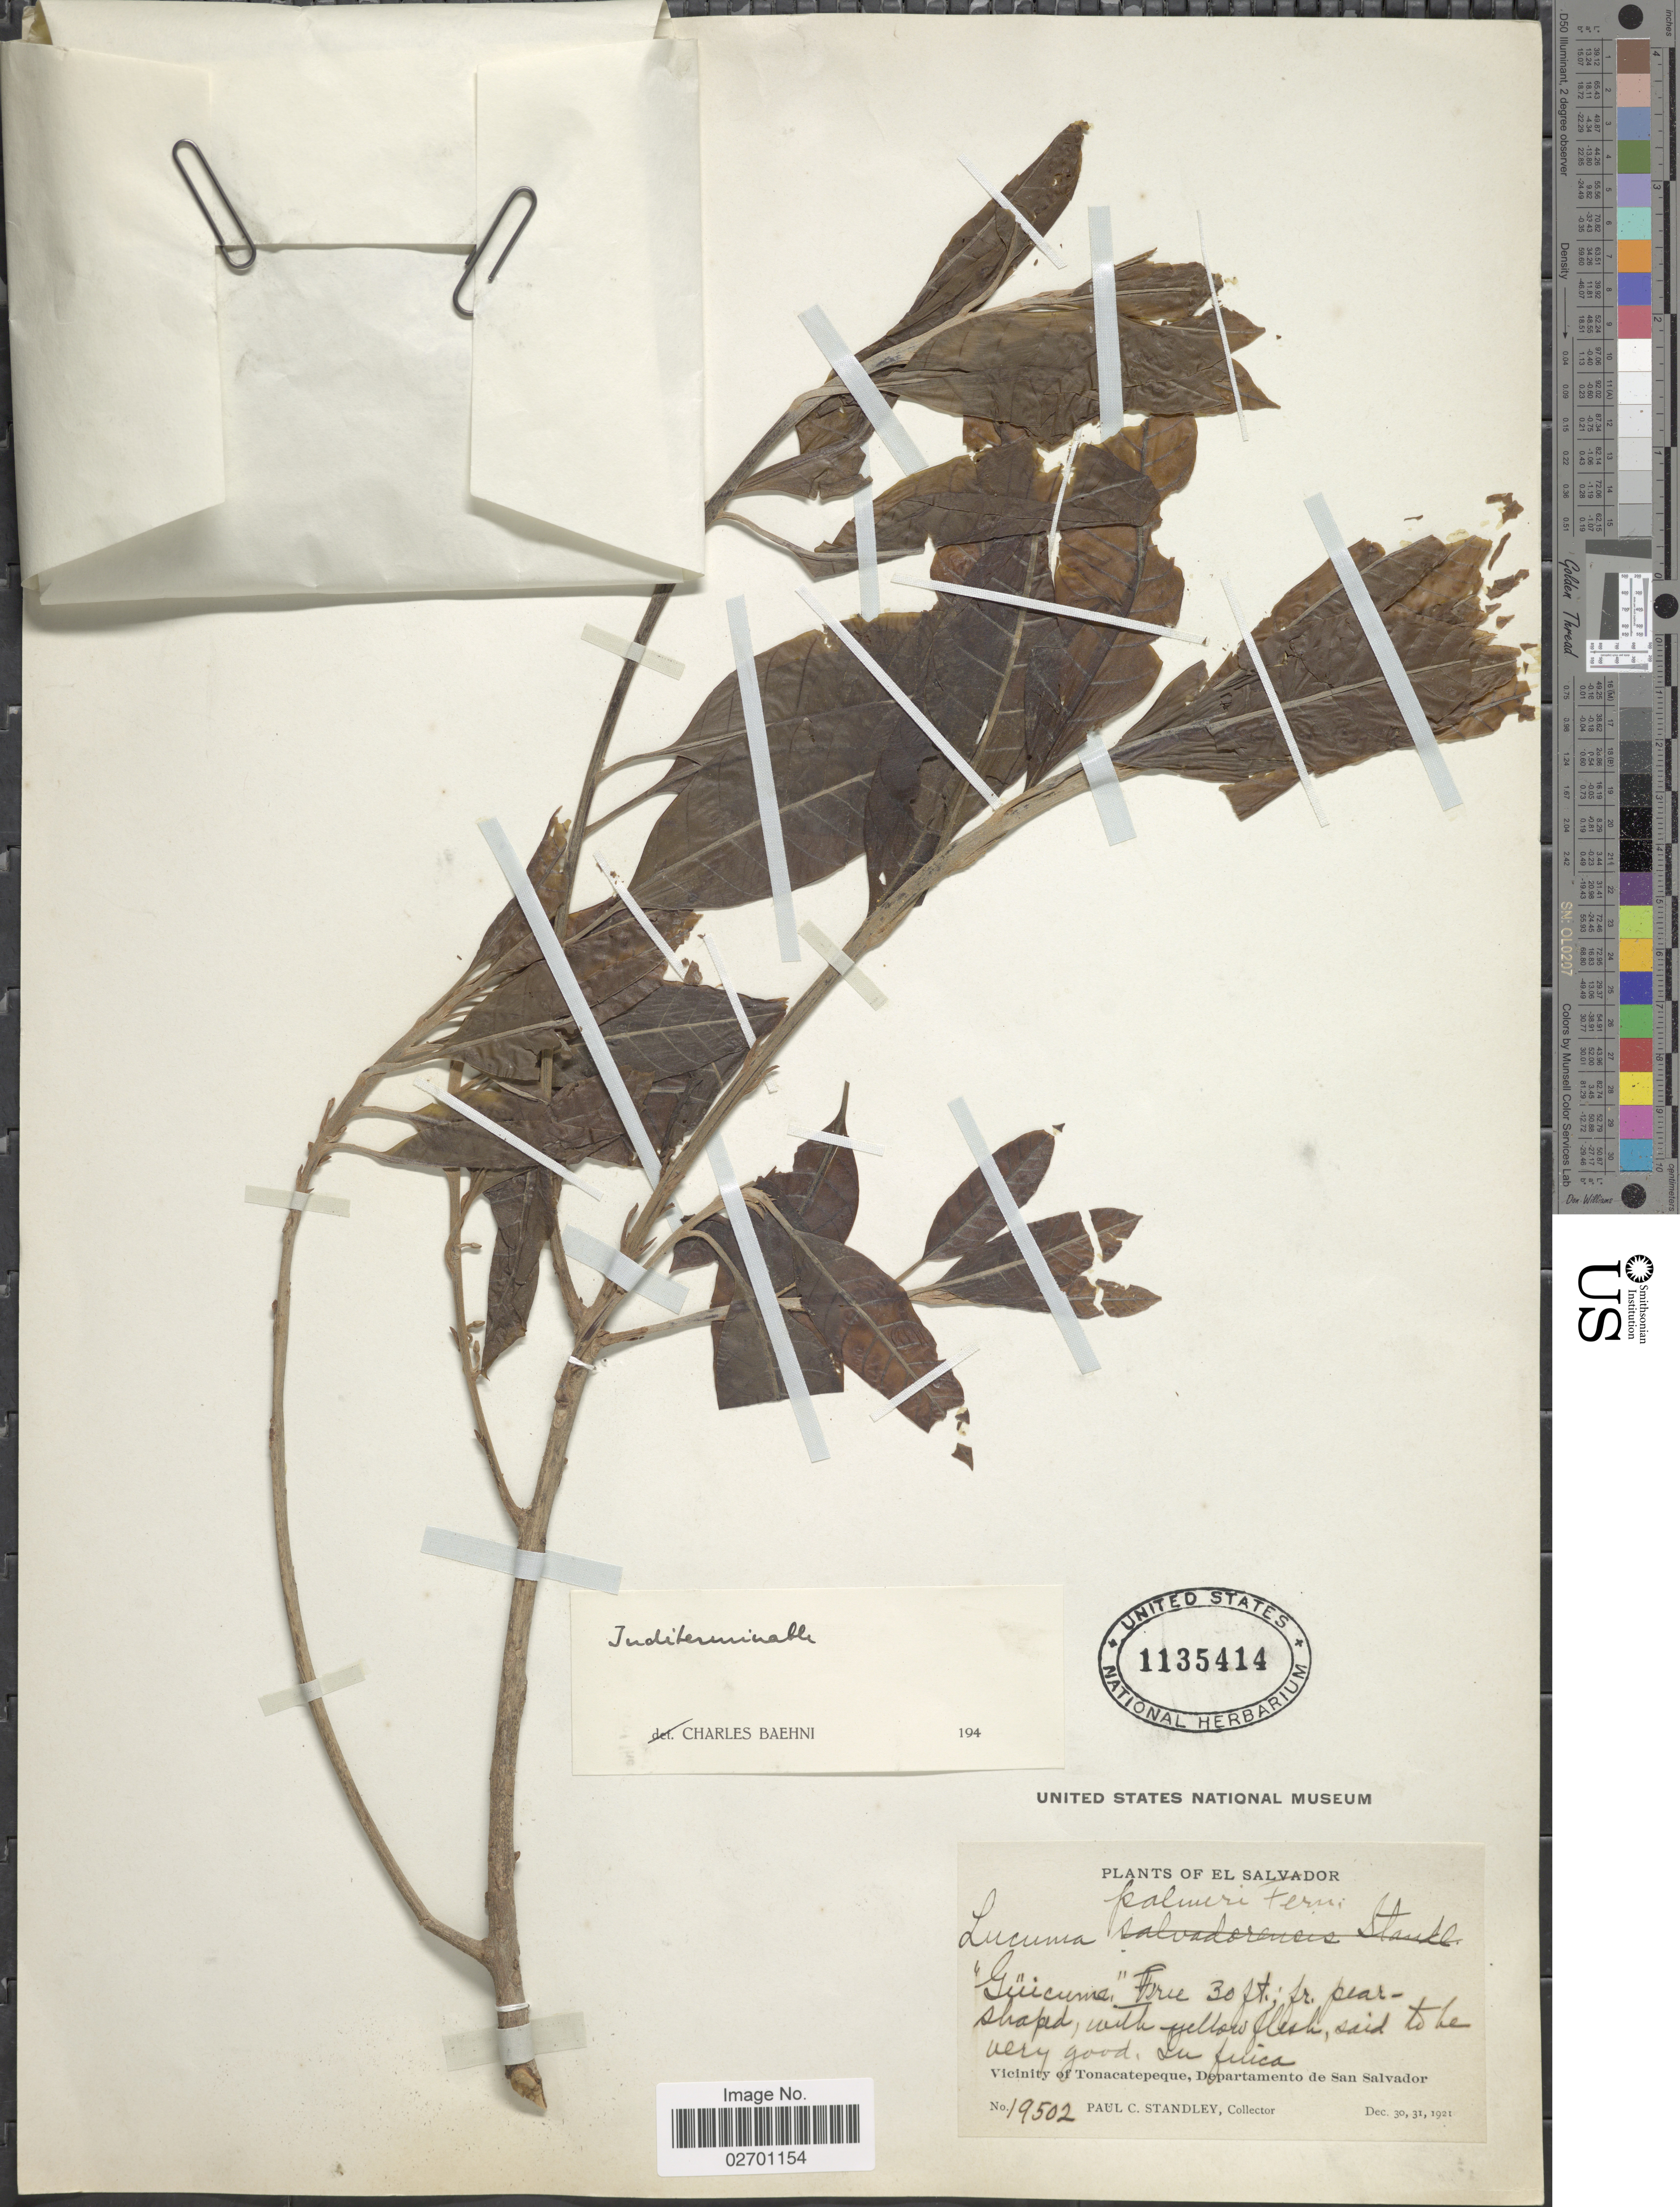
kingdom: Plantae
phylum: Tracheophyta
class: Magnoliopsida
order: Ericales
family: Sapotaceae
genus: Pouteria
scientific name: Pouteria campechiana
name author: (Kunth) Baehni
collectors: P. C. Standley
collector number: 19502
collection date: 1921-12-30/1921-12-31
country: El Salvador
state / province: San Salvador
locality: Vicinity of Tonacatepeque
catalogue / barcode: US 1135414